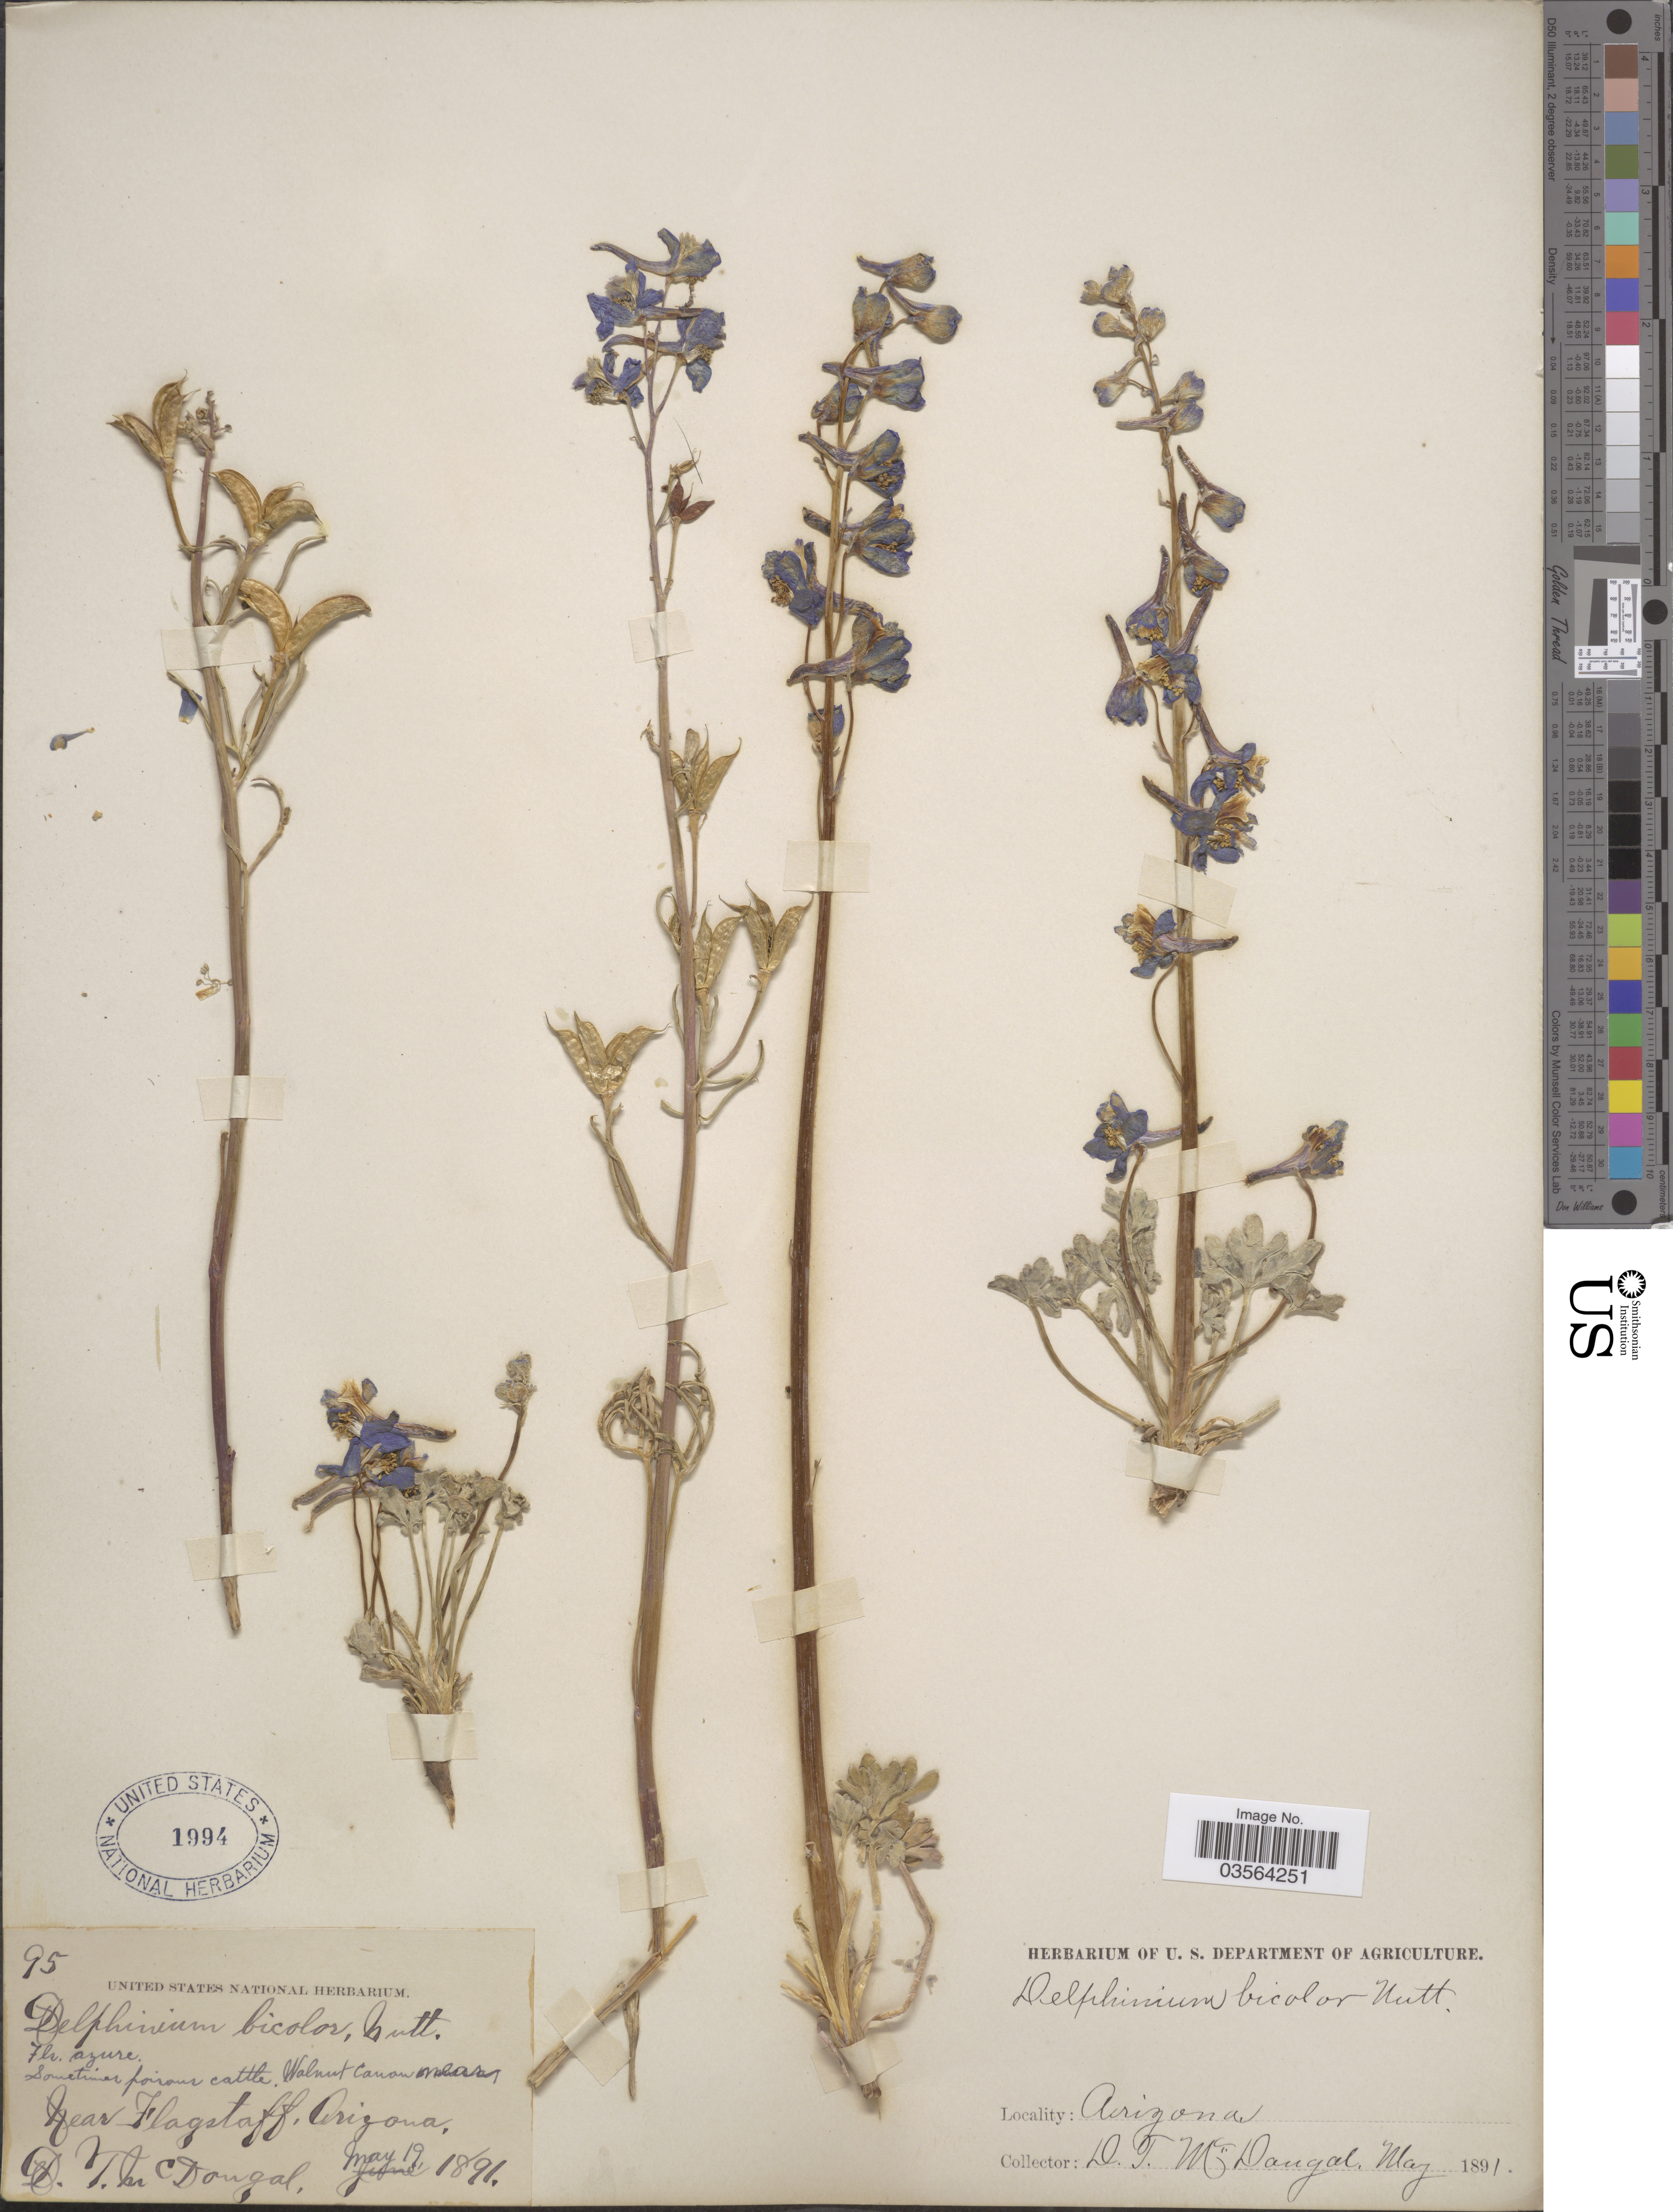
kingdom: Plantae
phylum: Tracheophyta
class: Magnoliopsida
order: Ranunculales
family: Ranunculaceae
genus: Delphinium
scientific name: Delphinium scaposum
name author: Greene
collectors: D. McDougal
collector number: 95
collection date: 1891-05-19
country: United States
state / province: Arizona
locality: Walnut Canon near Flagstaff.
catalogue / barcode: US 1994